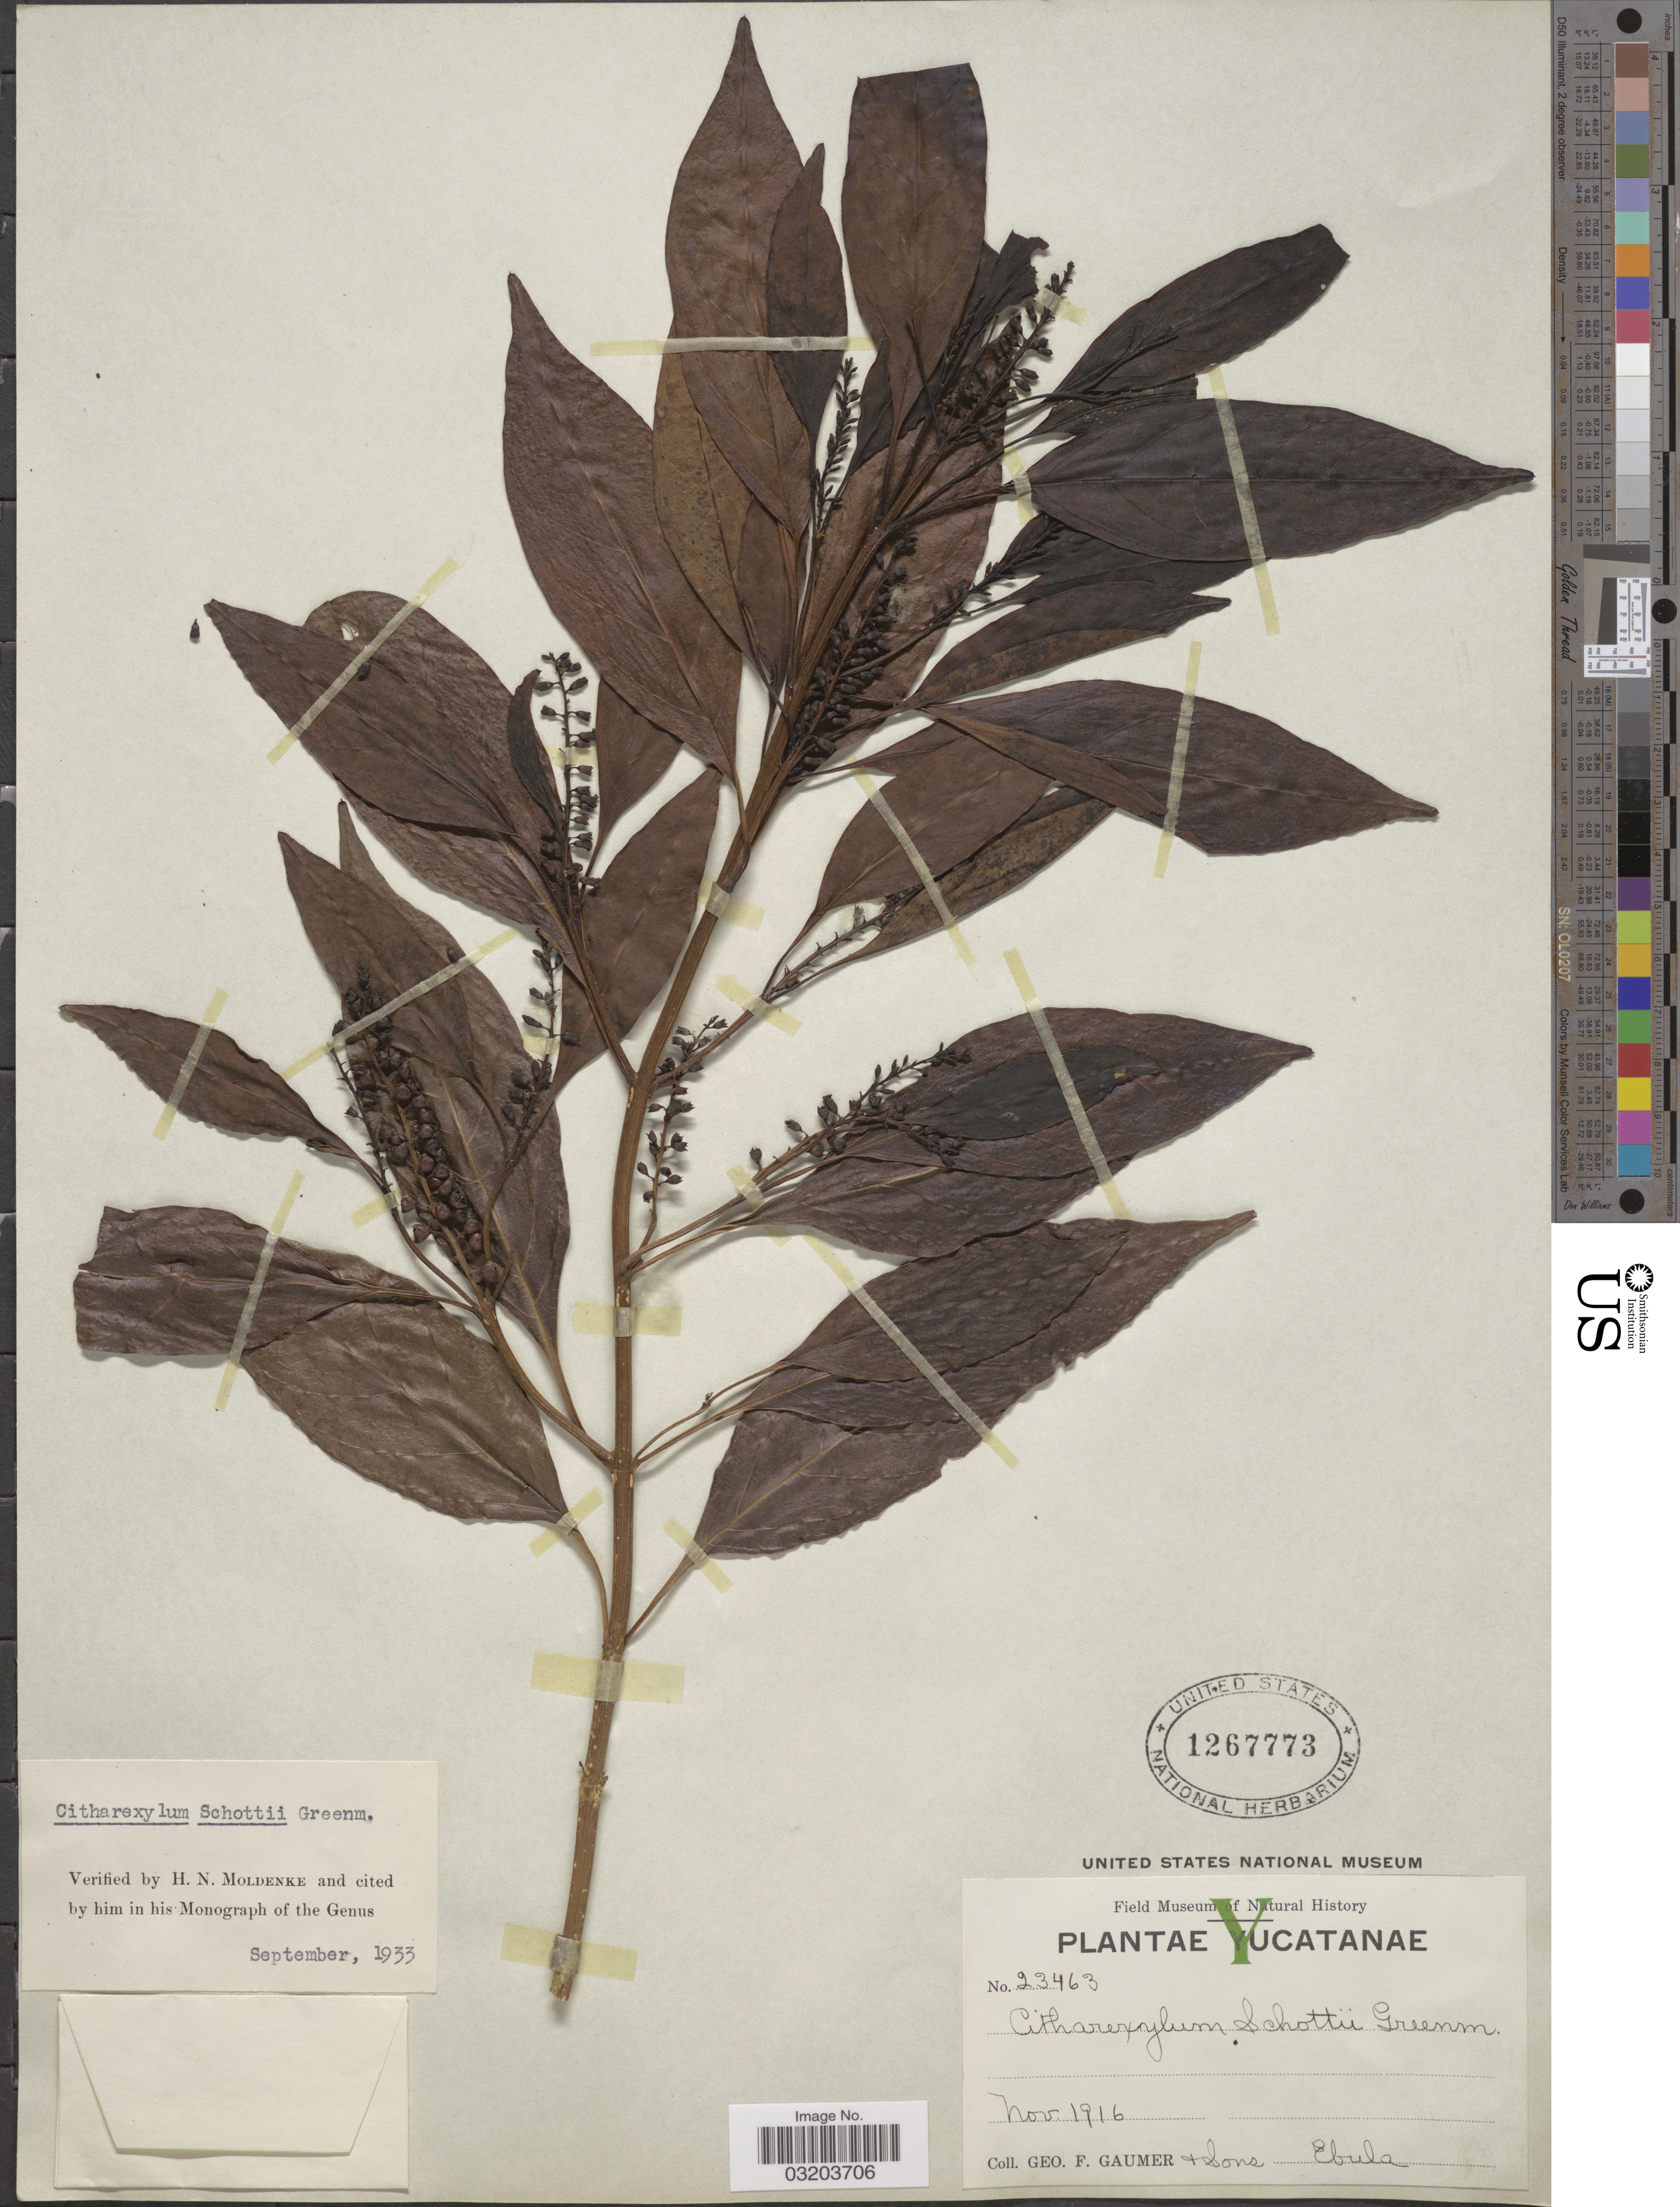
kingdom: Plantae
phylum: Tracheophyta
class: Magnoliopsida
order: Lamiales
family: Verbenaceae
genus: Citharexylum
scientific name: Citharexylum schottii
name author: Greenm.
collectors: G. F. Gaumer & et al.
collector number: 23463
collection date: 1916-11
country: Mexico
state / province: Yucatán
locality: Ebula.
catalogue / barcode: US 1267773